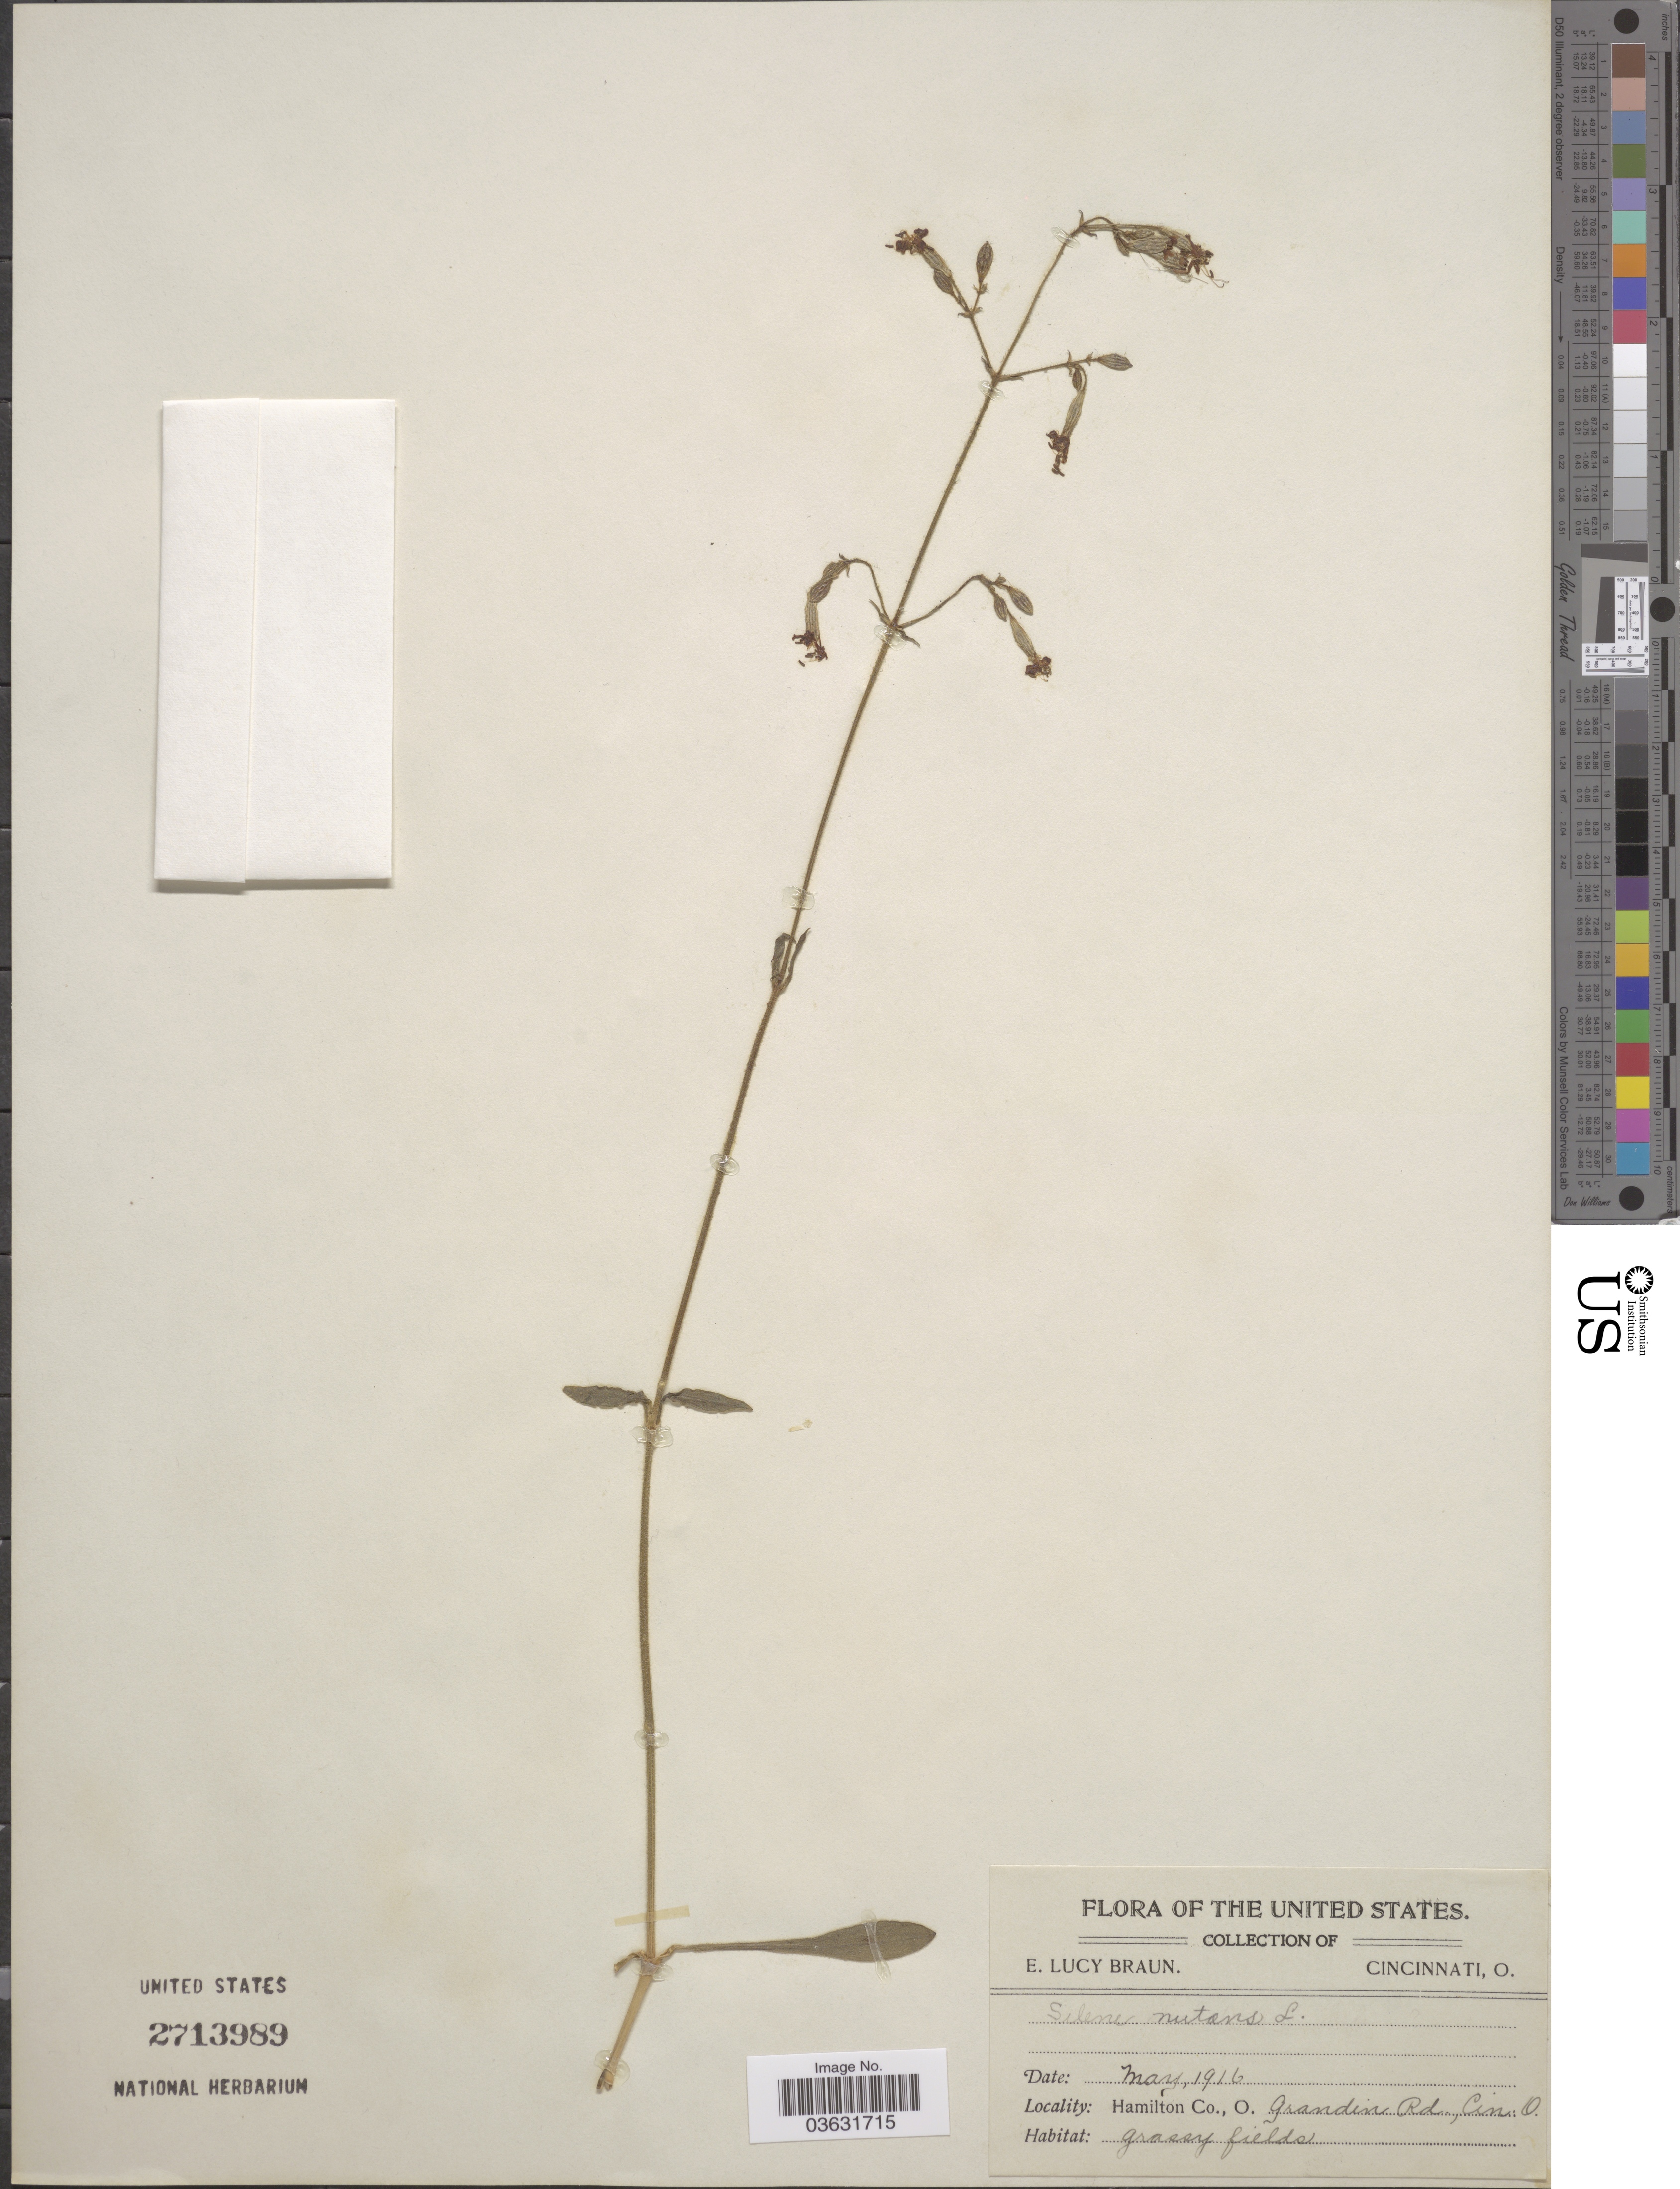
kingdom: Plantae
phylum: Tracheophyta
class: Magnoliopsida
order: Caryophyllales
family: Caryophyllaceae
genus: Silene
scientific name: Silene nutans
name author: L.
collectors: E. L. Braun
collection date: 1916-05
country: United States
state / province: Ohio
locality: Hamilton Co. Grandin Rd, Cin.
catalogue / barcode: US 2713989